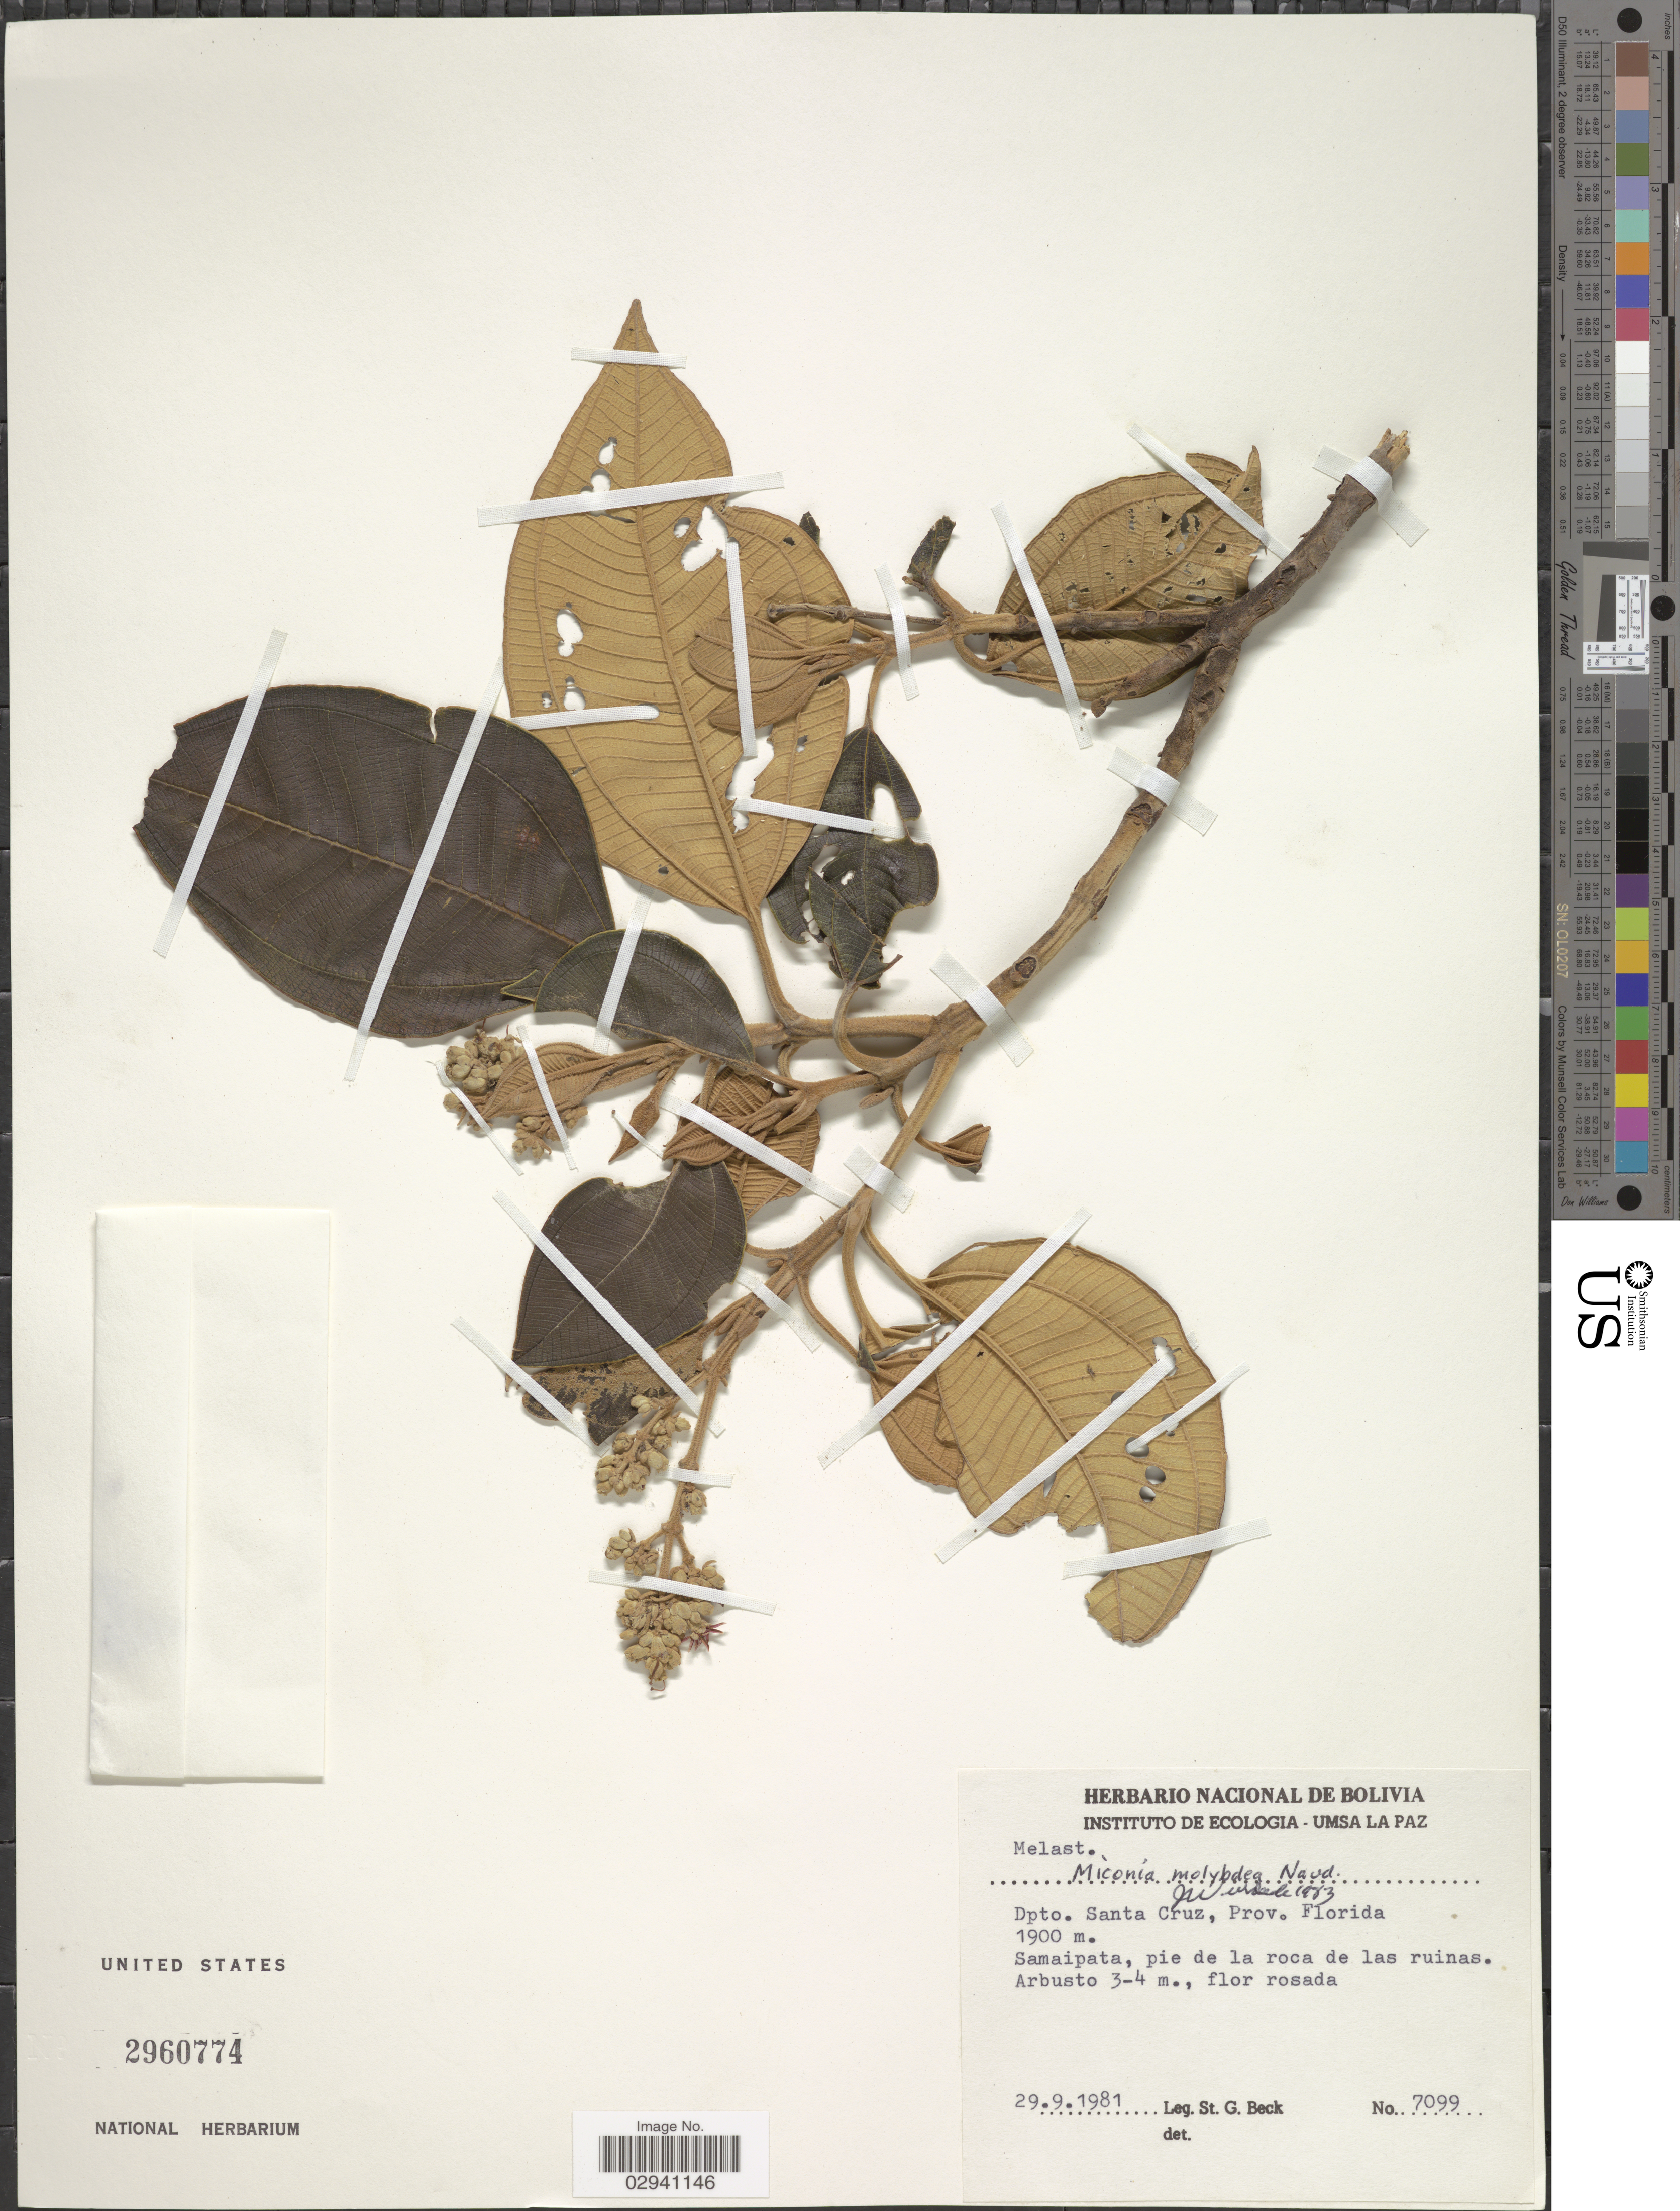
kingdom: Plantae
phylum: Tracheophyta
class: Magnoliopsida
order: Myrtales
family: Melastomataceae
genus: Miconia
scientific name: Miconia molybdea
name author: Naudin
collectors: S. Beck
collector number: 7099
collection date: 1981-09-29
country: Bolivia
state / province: Santa Cruz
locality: Dpto. Santa Cruz, Prov. Florida. Samaipata, pie de la roca de las ruinas.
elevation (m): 1900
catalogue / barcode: US 2960774